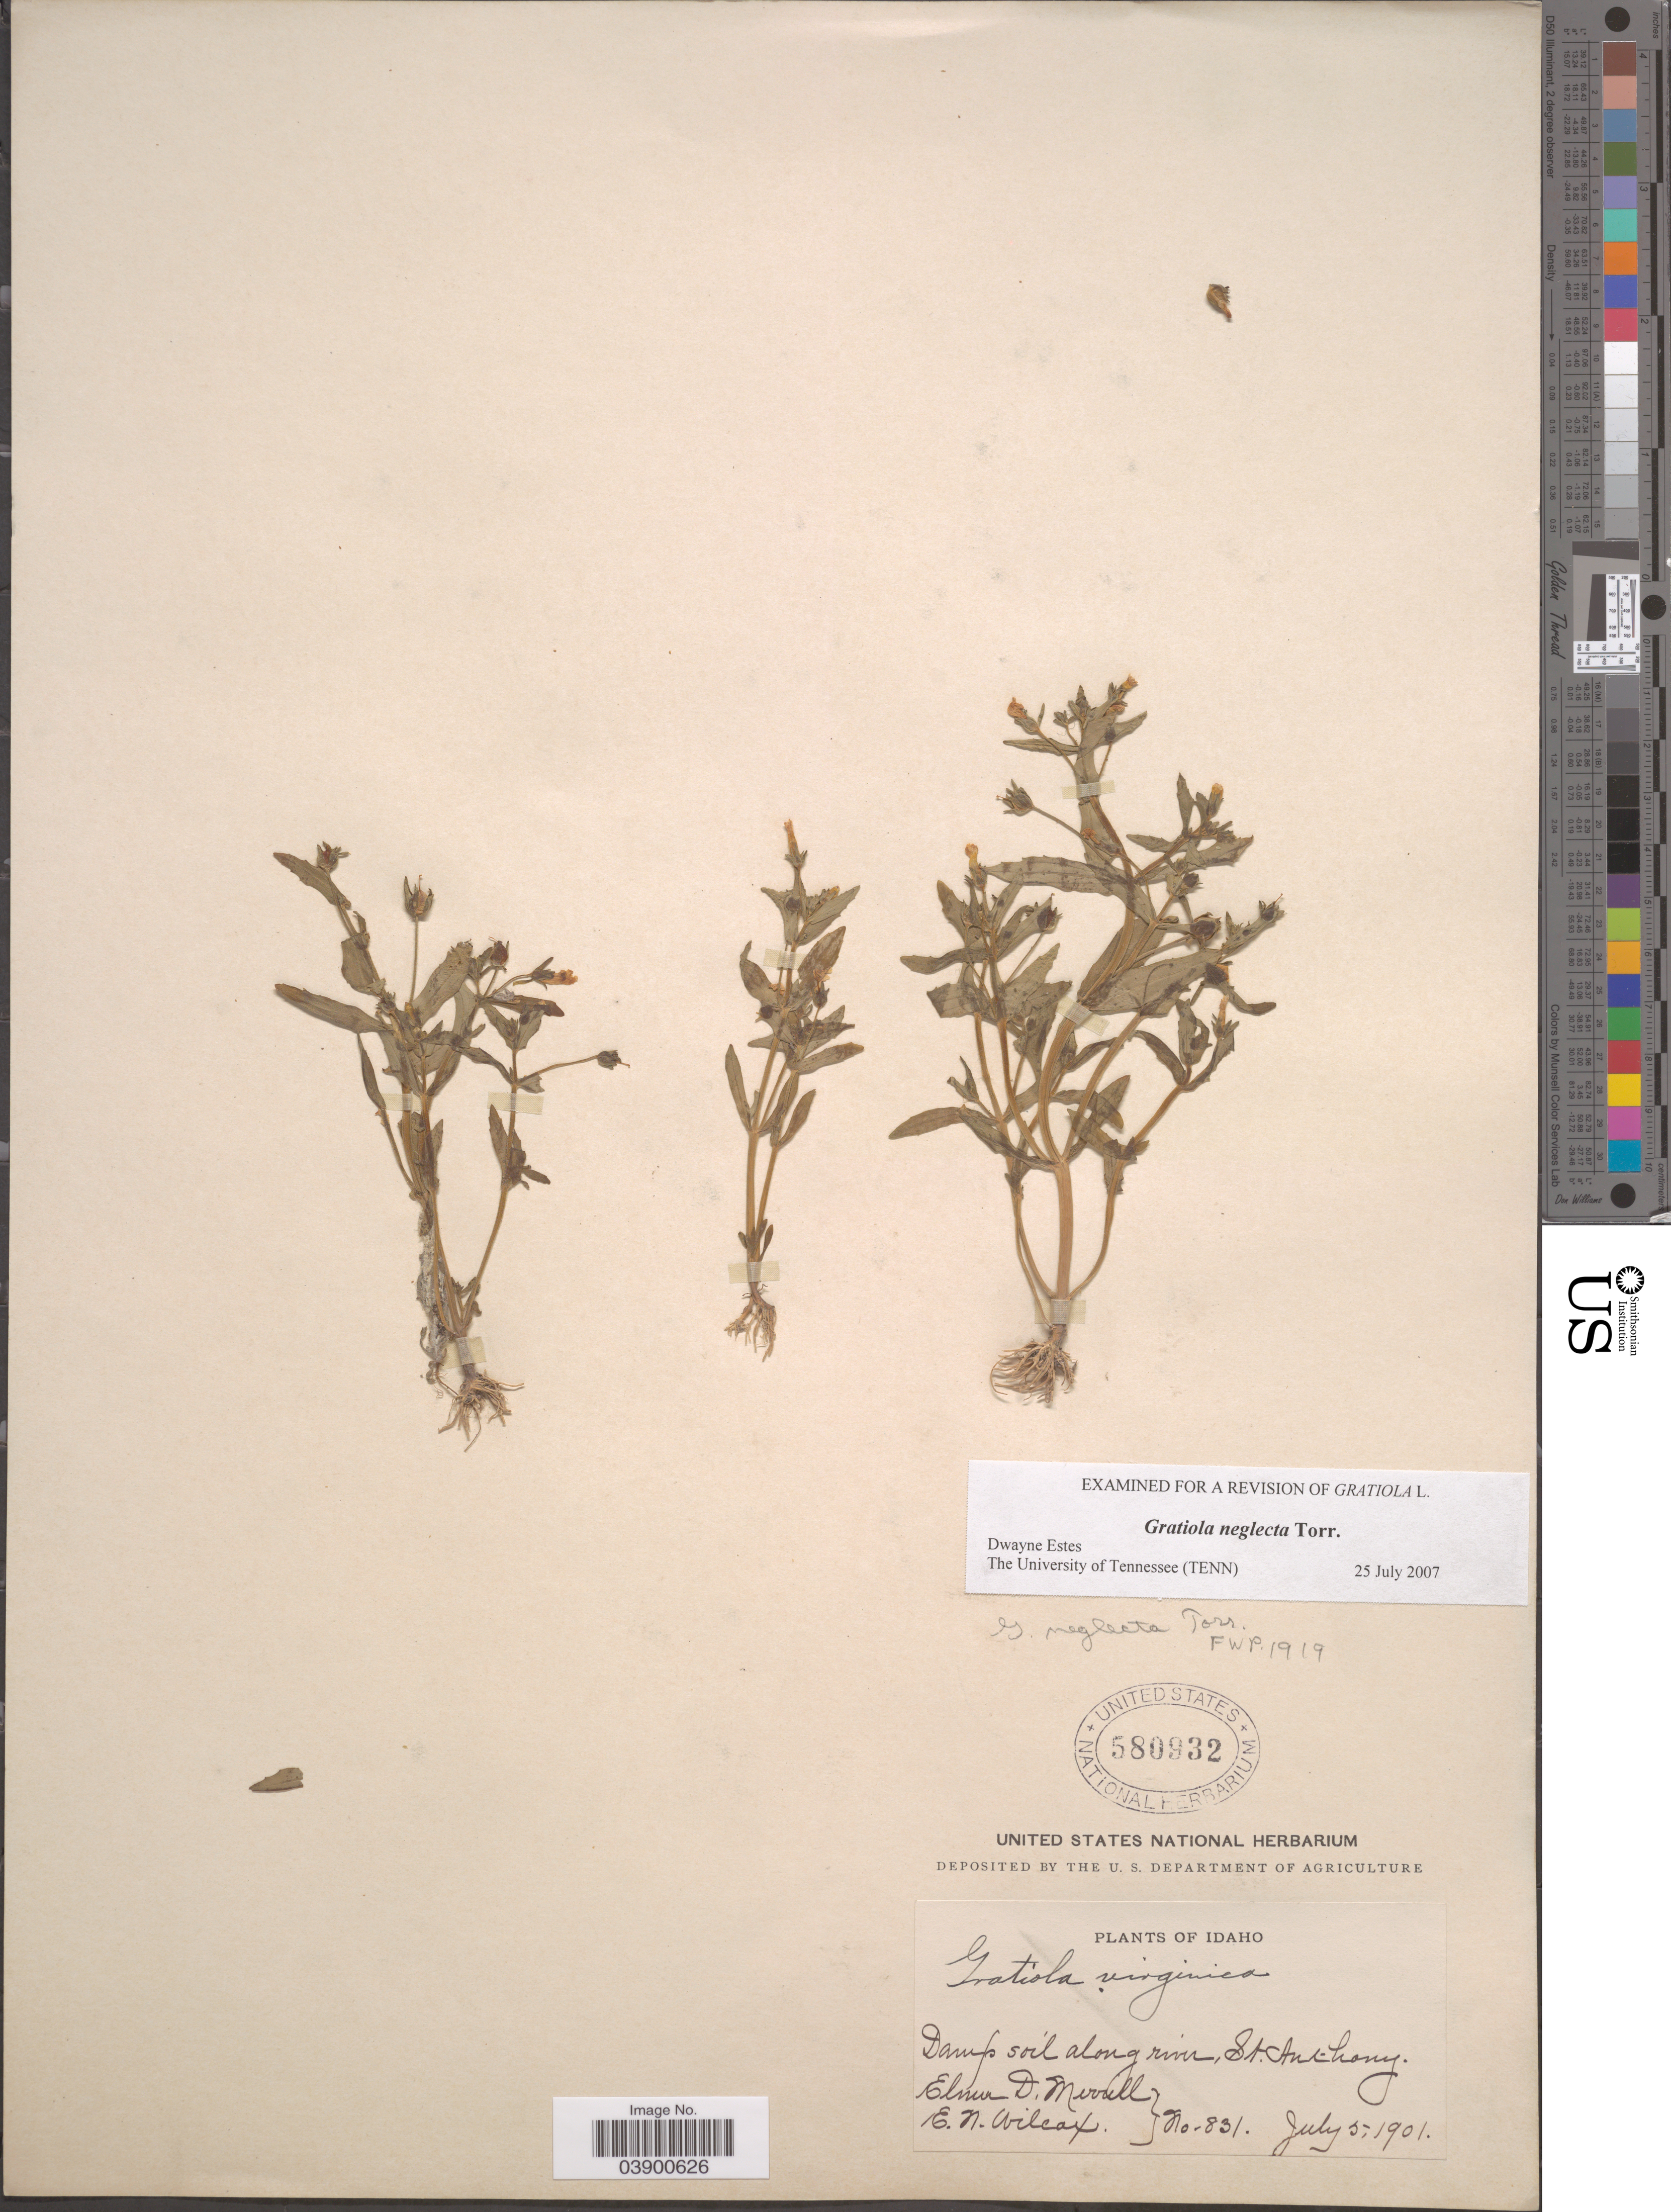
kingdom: Plantae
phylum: Tracheophyta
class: Magnoliopsida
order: Lamiales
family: Plantaginaceae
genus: Gratiola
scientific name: Gratiola neglecta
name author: Torr.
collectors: E. D. Merrill & E. Wilcox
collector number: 831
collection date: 1901-07-05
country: United States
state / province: Idaho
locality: St. Anthony.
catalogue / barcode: US 580932